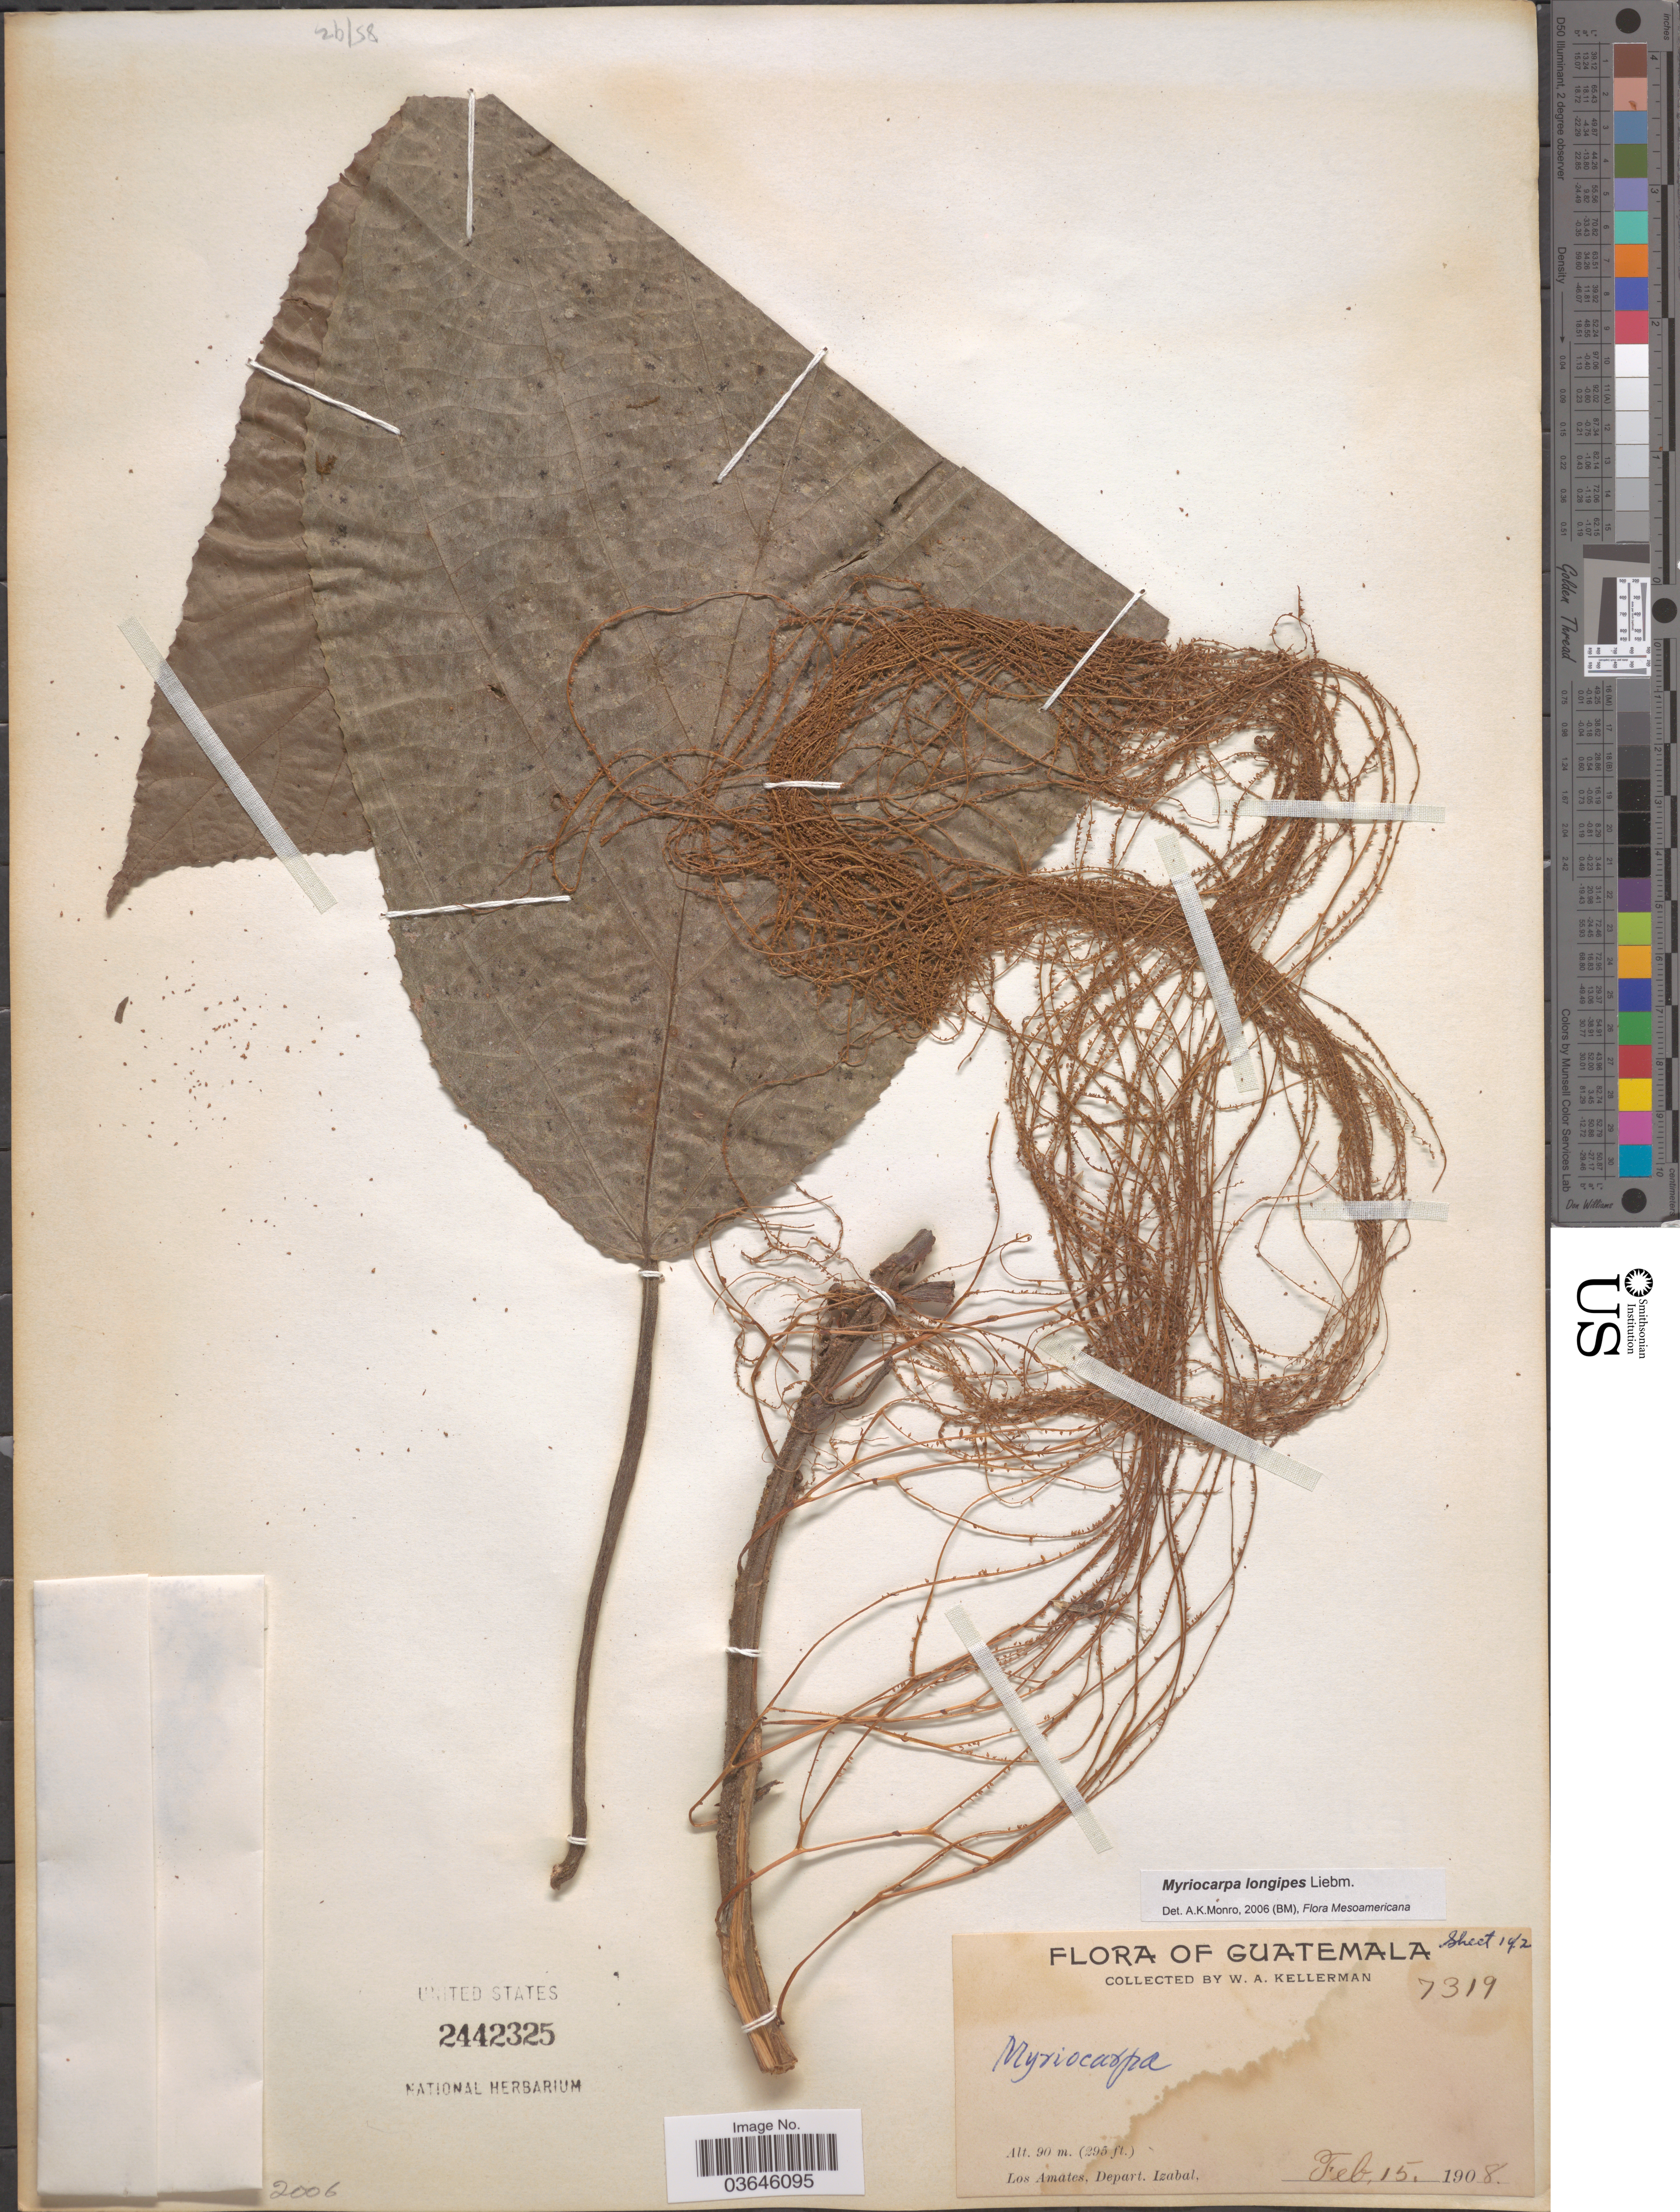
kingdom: Plantae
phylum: Tracheophyta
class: Magnoliopsida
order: Rosales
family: Urticaceae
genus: Myriocarpa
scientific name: Myriocarpa longipes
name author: Liebm.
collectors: W. Kellerman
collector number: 7319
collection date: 1908-02-15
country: Guatemala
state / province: Izabal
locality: Los Amates, Depart. Izabal.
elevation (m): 90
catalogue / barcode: US 2442325